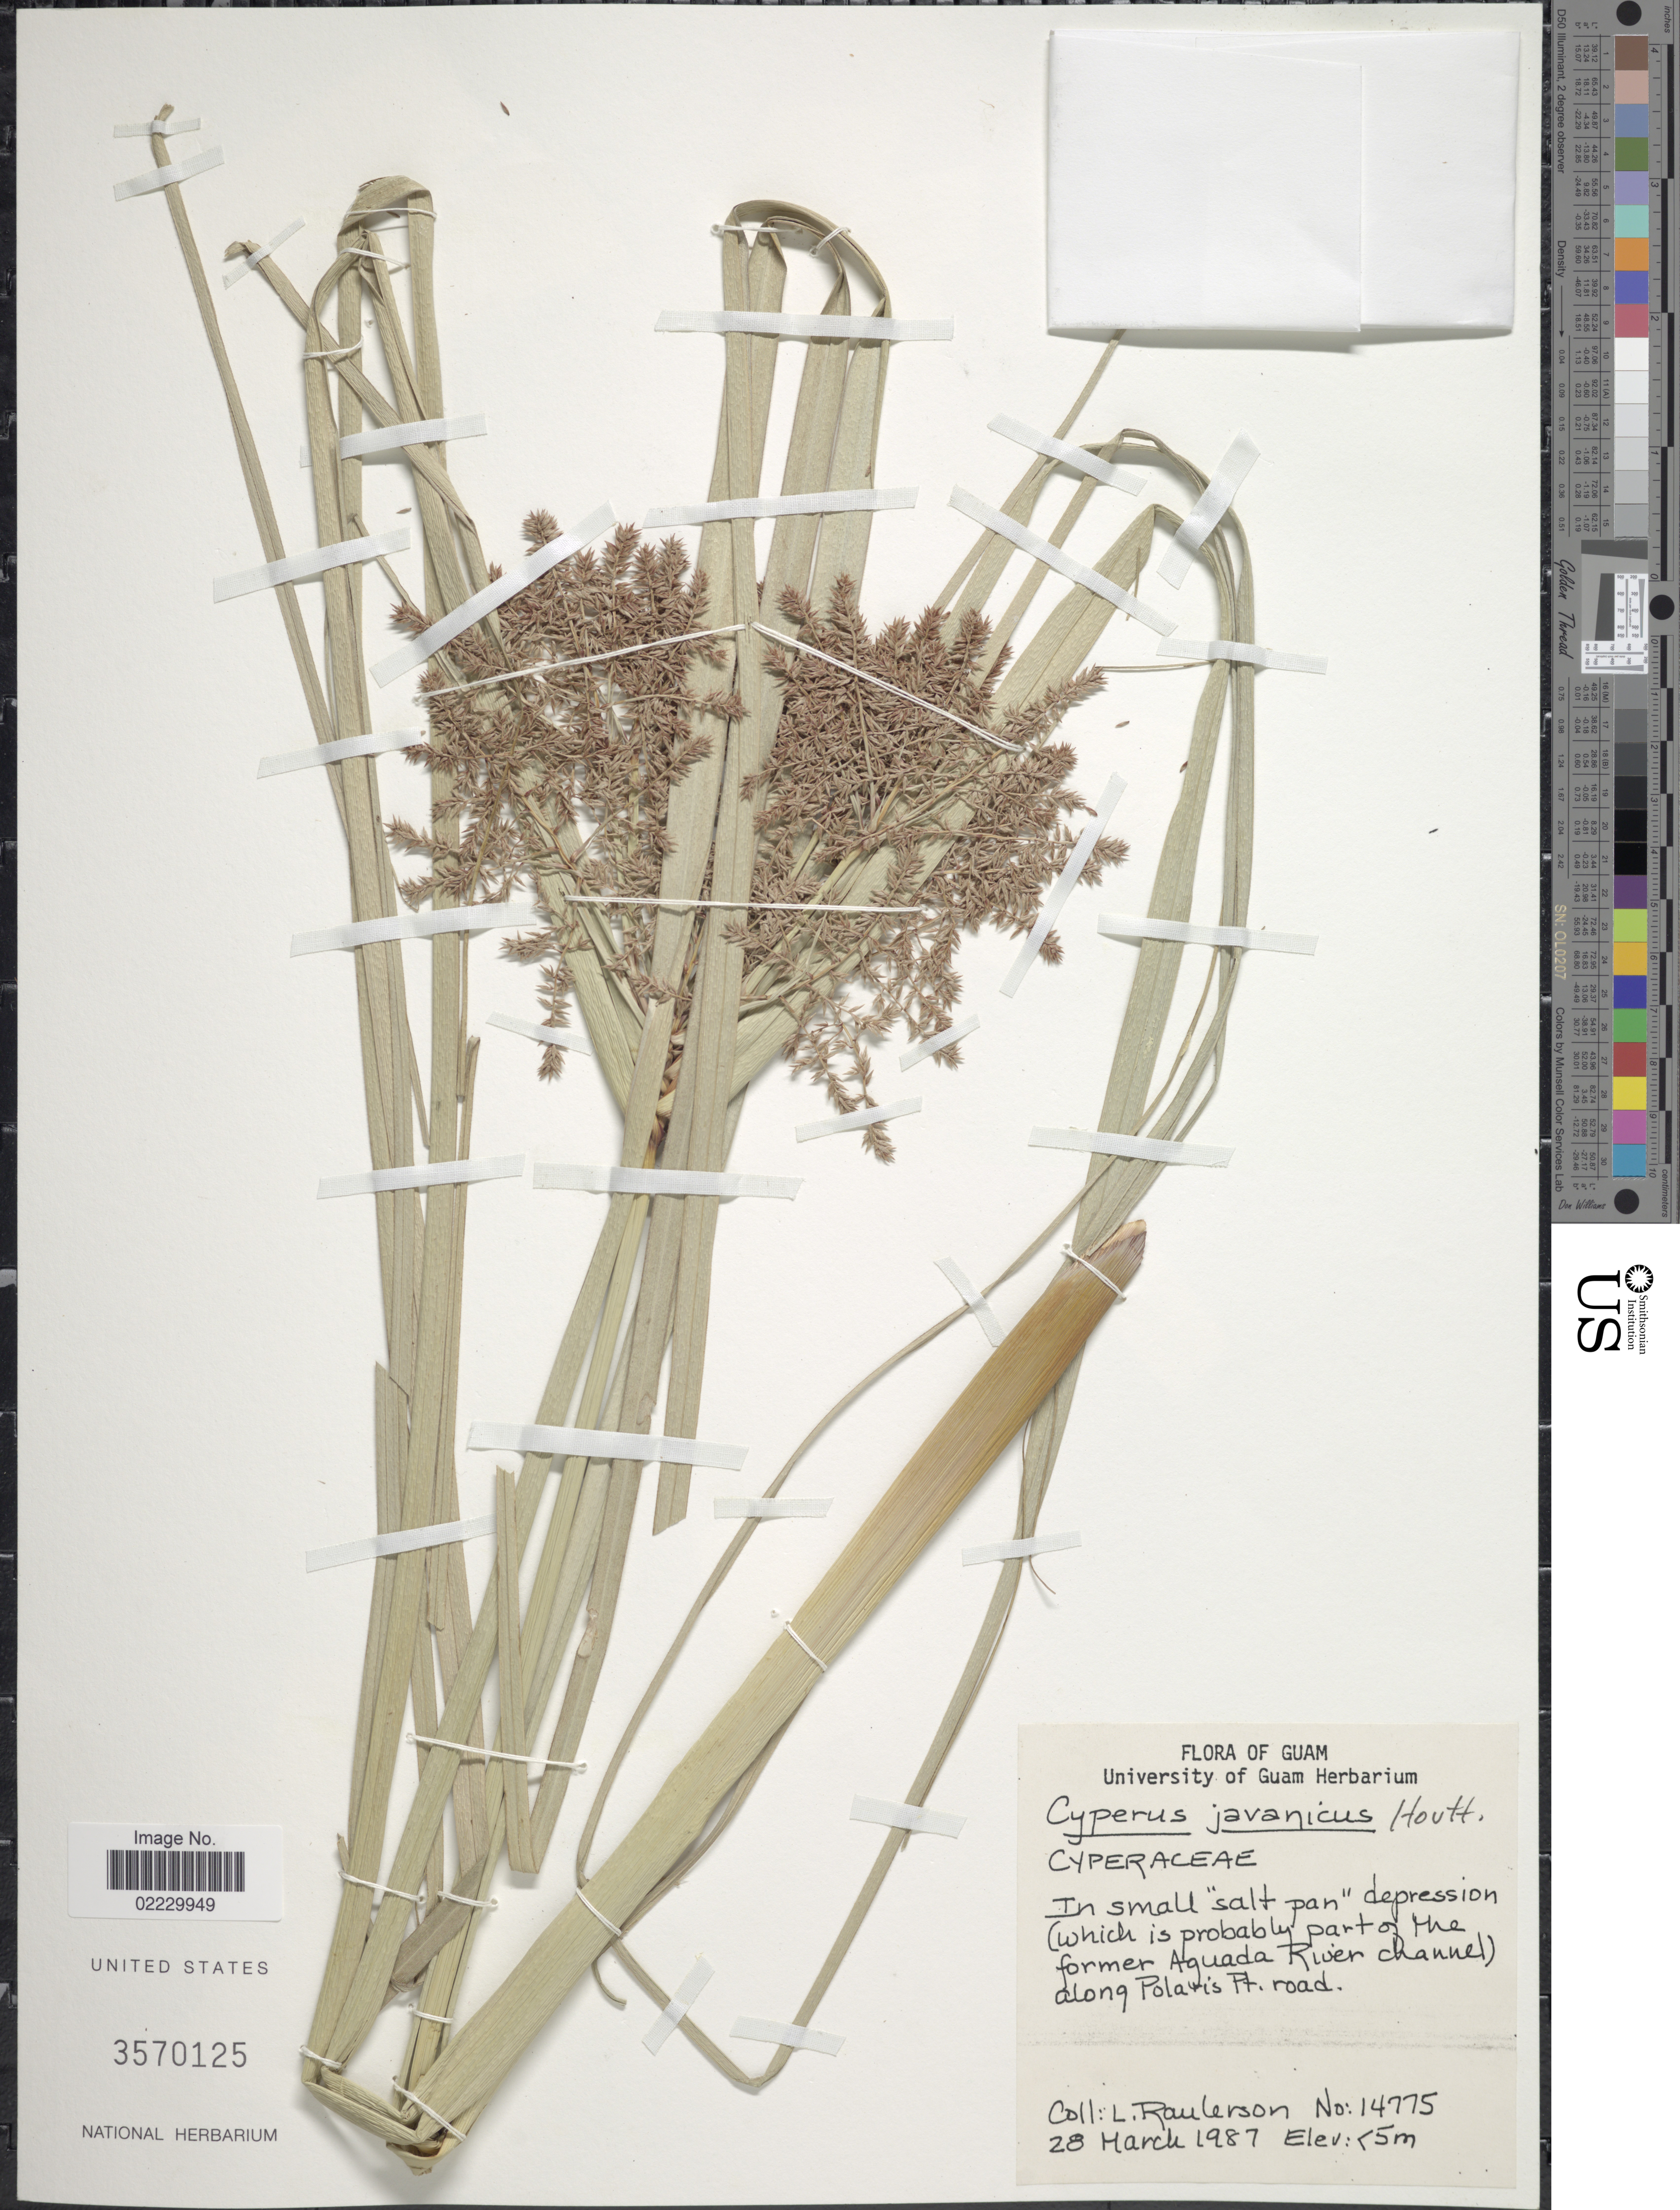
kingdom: Plantae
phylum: Tracheophyta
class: Liliopsida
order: Poales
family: Cyperaceae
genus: Cyperus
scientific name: Cyperus javanicus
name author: Houtt.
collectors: L. Raulerson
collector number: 14775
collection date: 1987-03-28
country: Guam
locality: Part of the former Aguada River channel) along Polaris Pt. Road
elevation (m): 5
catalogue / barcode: US 3570125